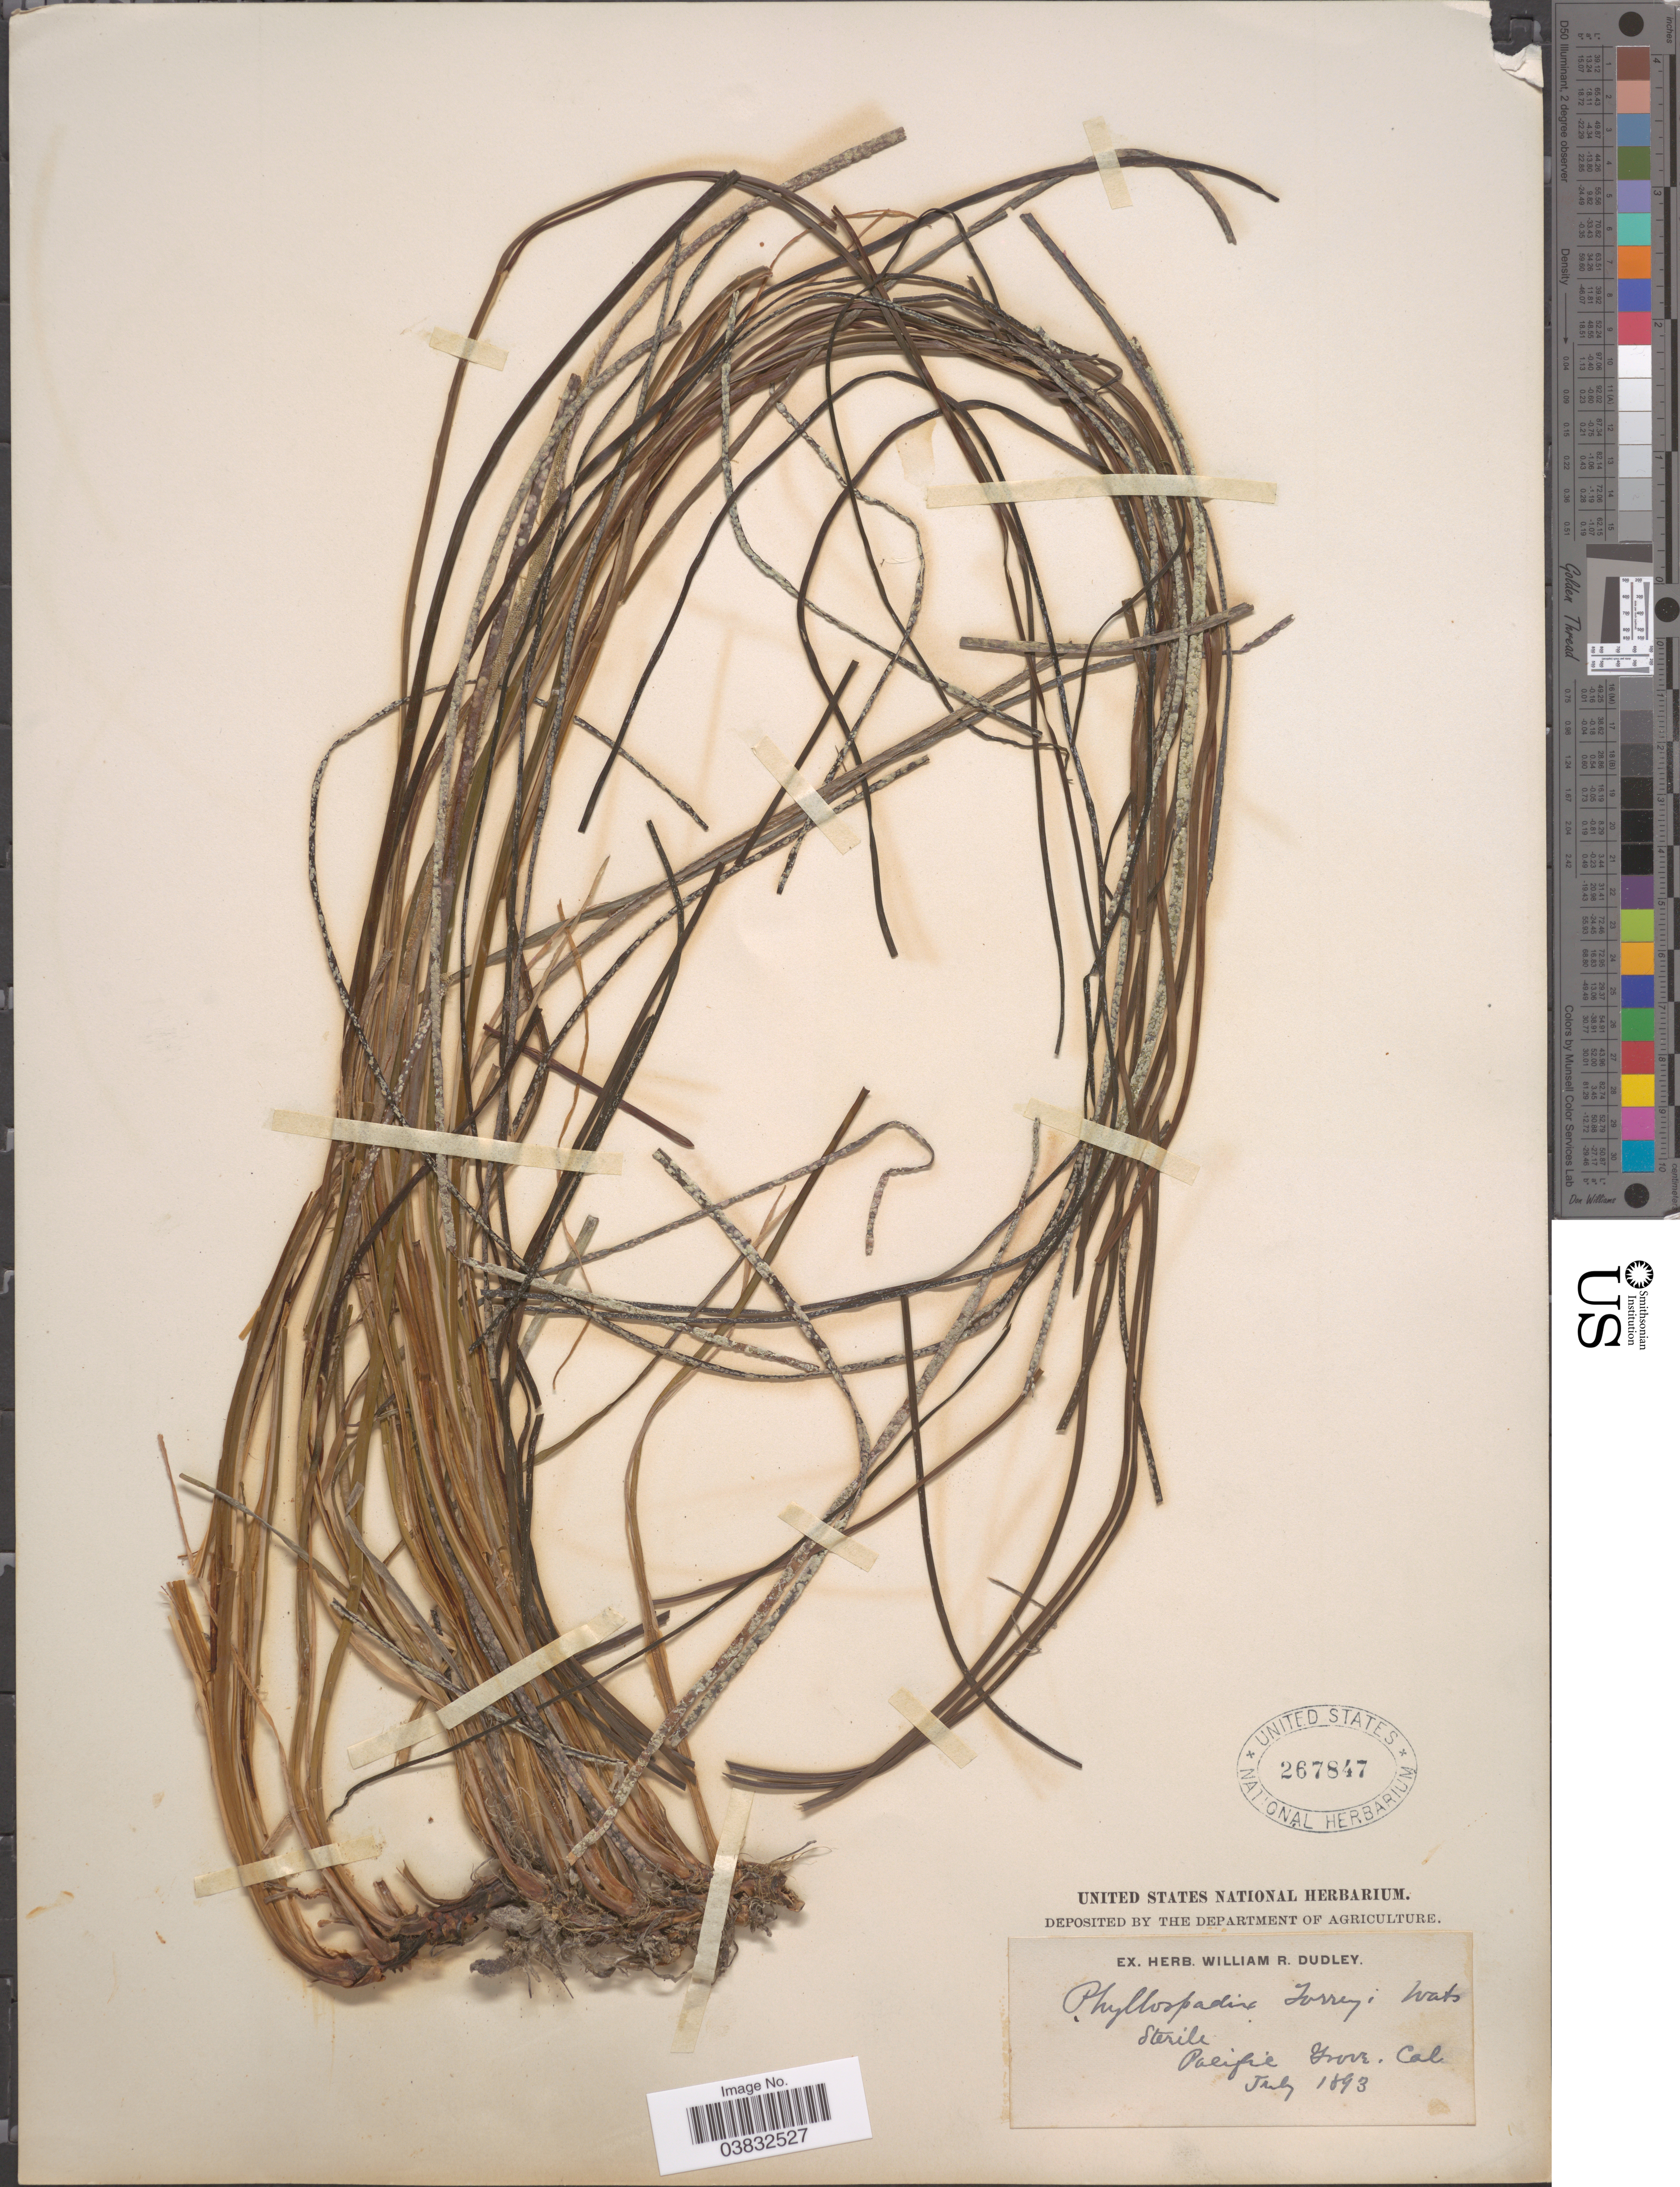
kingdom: Plantae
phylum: Tracheophyta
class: Liliopsida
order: Alismatales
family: Zosteraceae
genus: Phyllospadix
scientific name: Phyllospadix torreyi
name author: S. Watson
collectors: W. Dudley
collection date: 1893-07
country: United States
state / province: California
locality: Sterile. Pacific Grove.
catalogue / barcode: US 267847